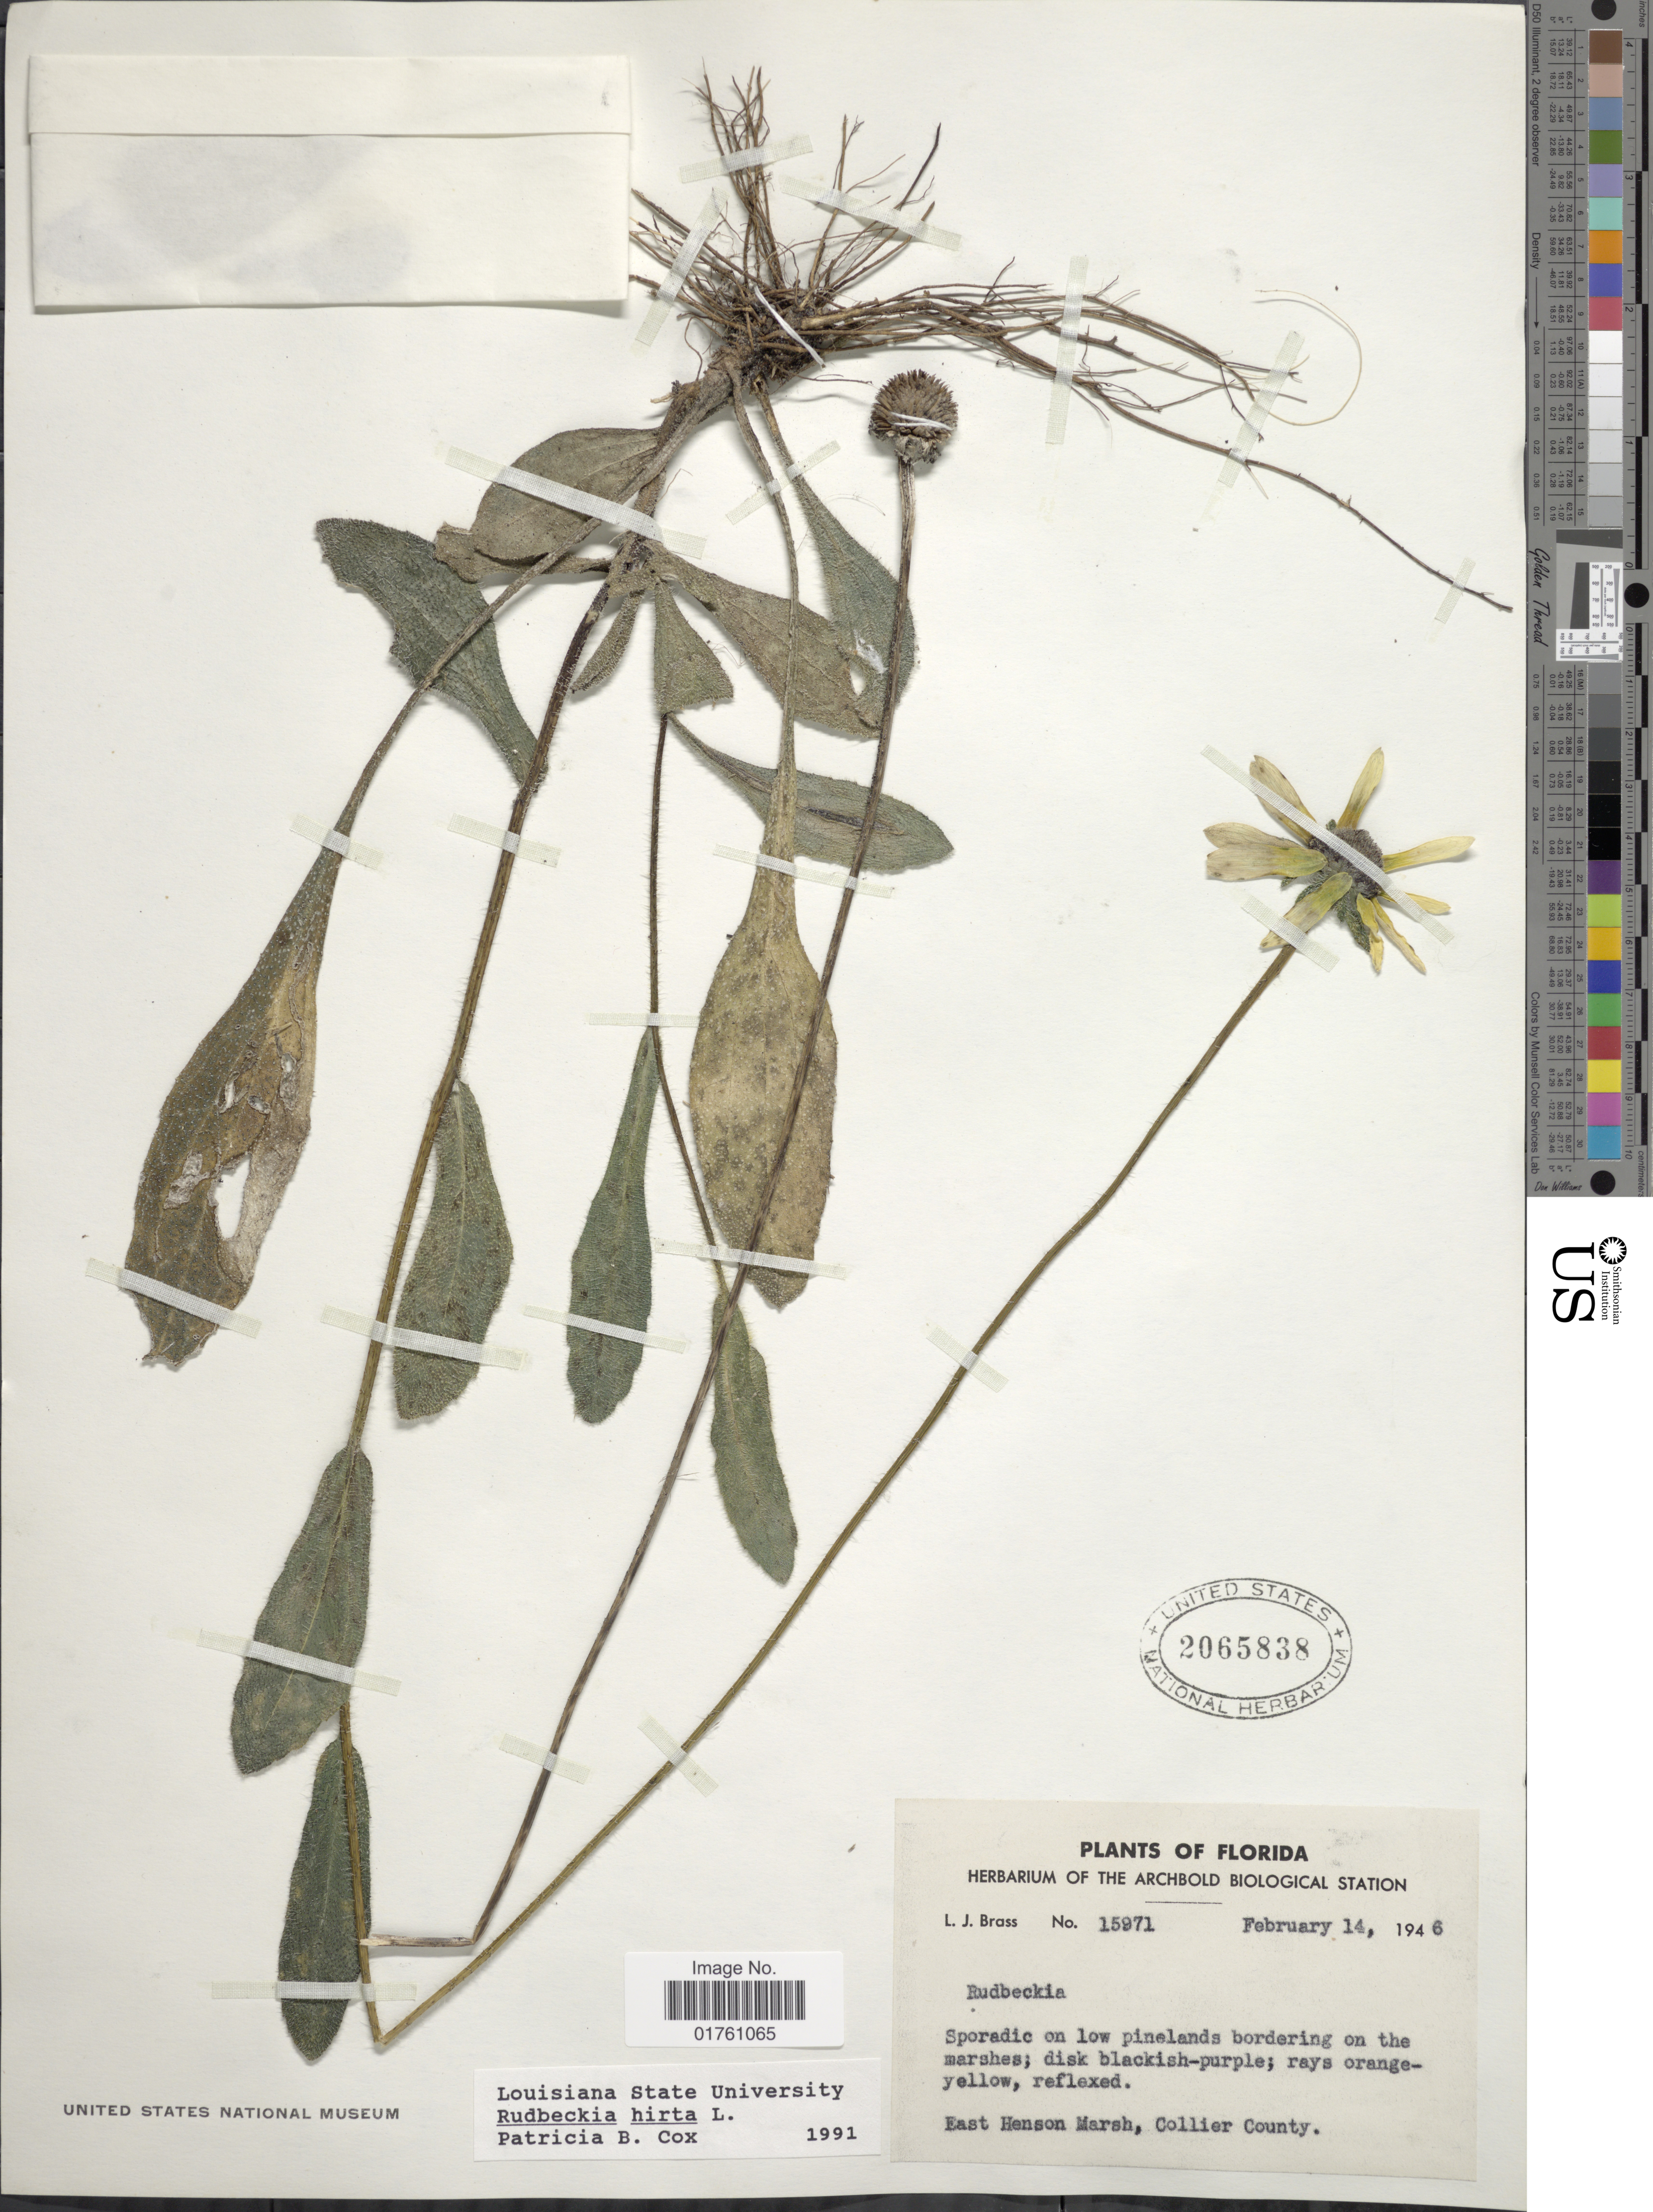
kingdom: Plantae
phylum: Tracheophyta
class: Magnoliopsida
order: Asterales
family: Asteraceae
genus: Rudbeckia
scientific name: Rudbeckia hirta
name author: L.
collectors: L. J. Brass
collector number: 15971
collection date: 1946-02-14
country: United States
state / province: Florida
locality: East Henson Marsh, Collier County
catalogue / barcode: US 2065838